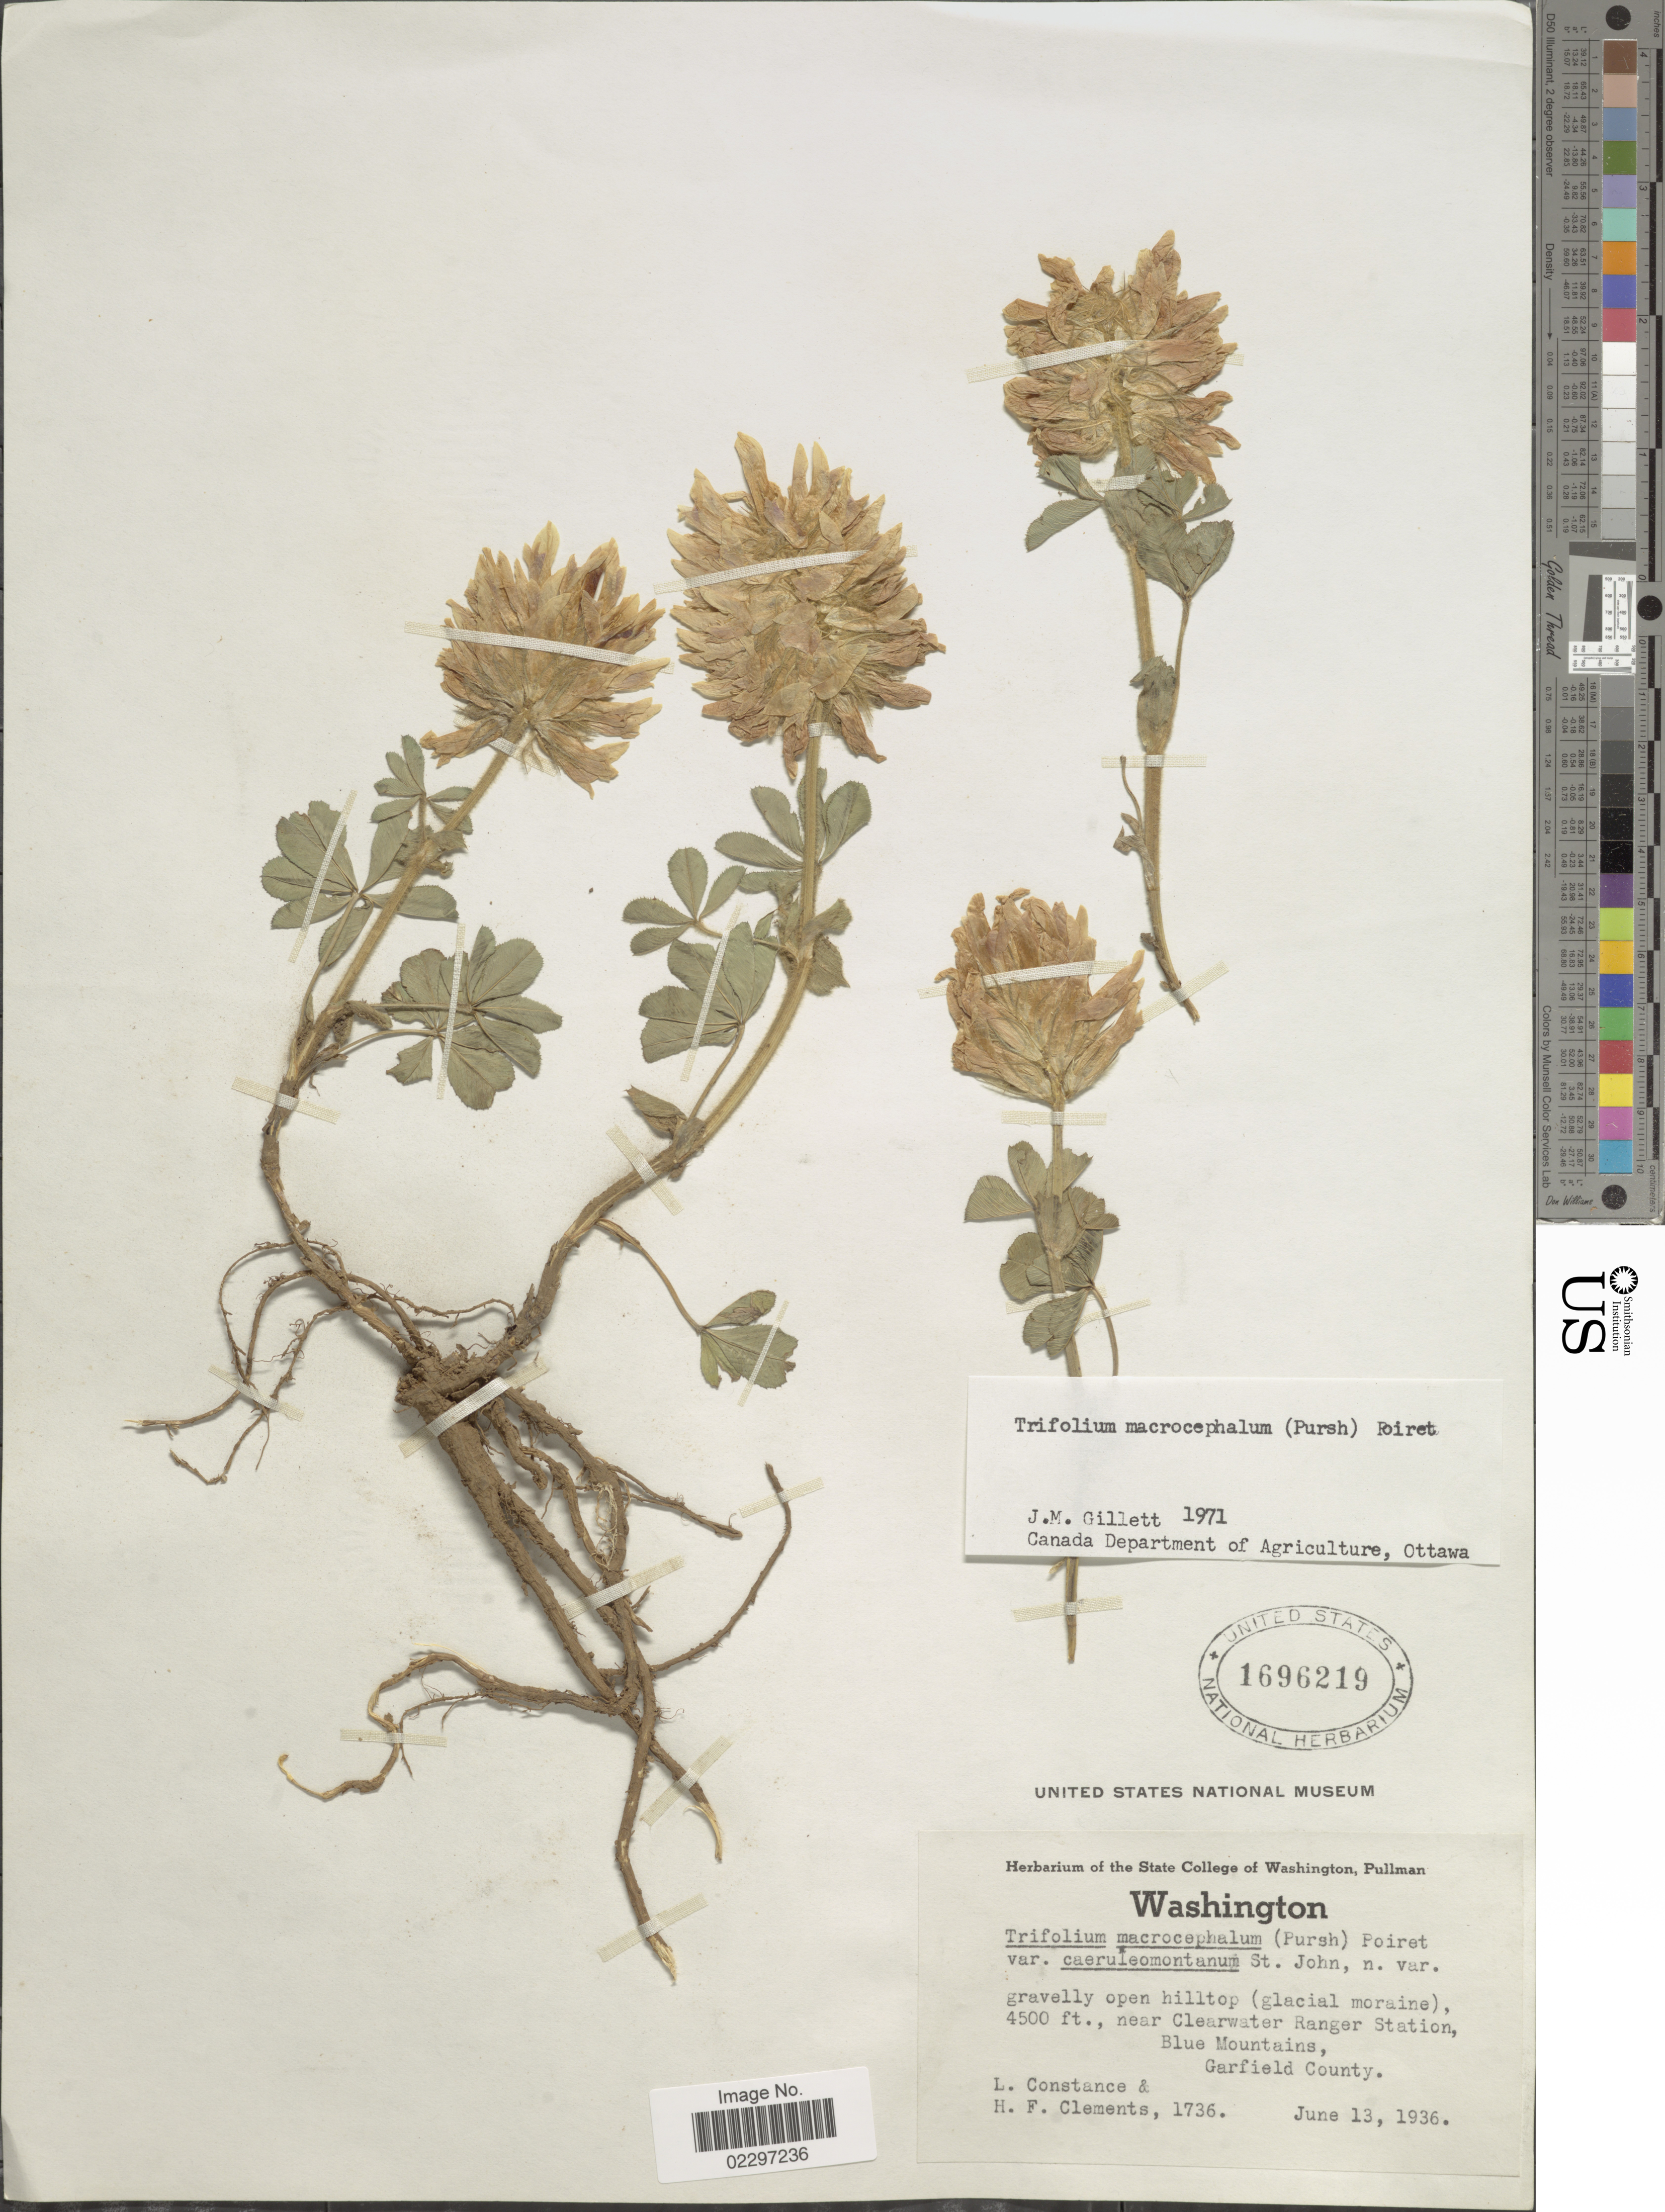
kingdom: Plantae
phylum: Tracheophyta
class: Magnoliopsida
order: Fabales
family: Fabaceae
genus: Trifolium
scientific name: Trifolium macrocephalum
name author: (Pursh) Poir.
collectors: L. Constance & H. Clements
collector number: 1736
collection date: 1936-06-13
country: United States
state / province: Washington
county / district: Garfield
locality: Near Clearwater Ranger Station, Blue Mountains, Garfield County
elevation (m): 1372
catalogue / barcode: US 1696219